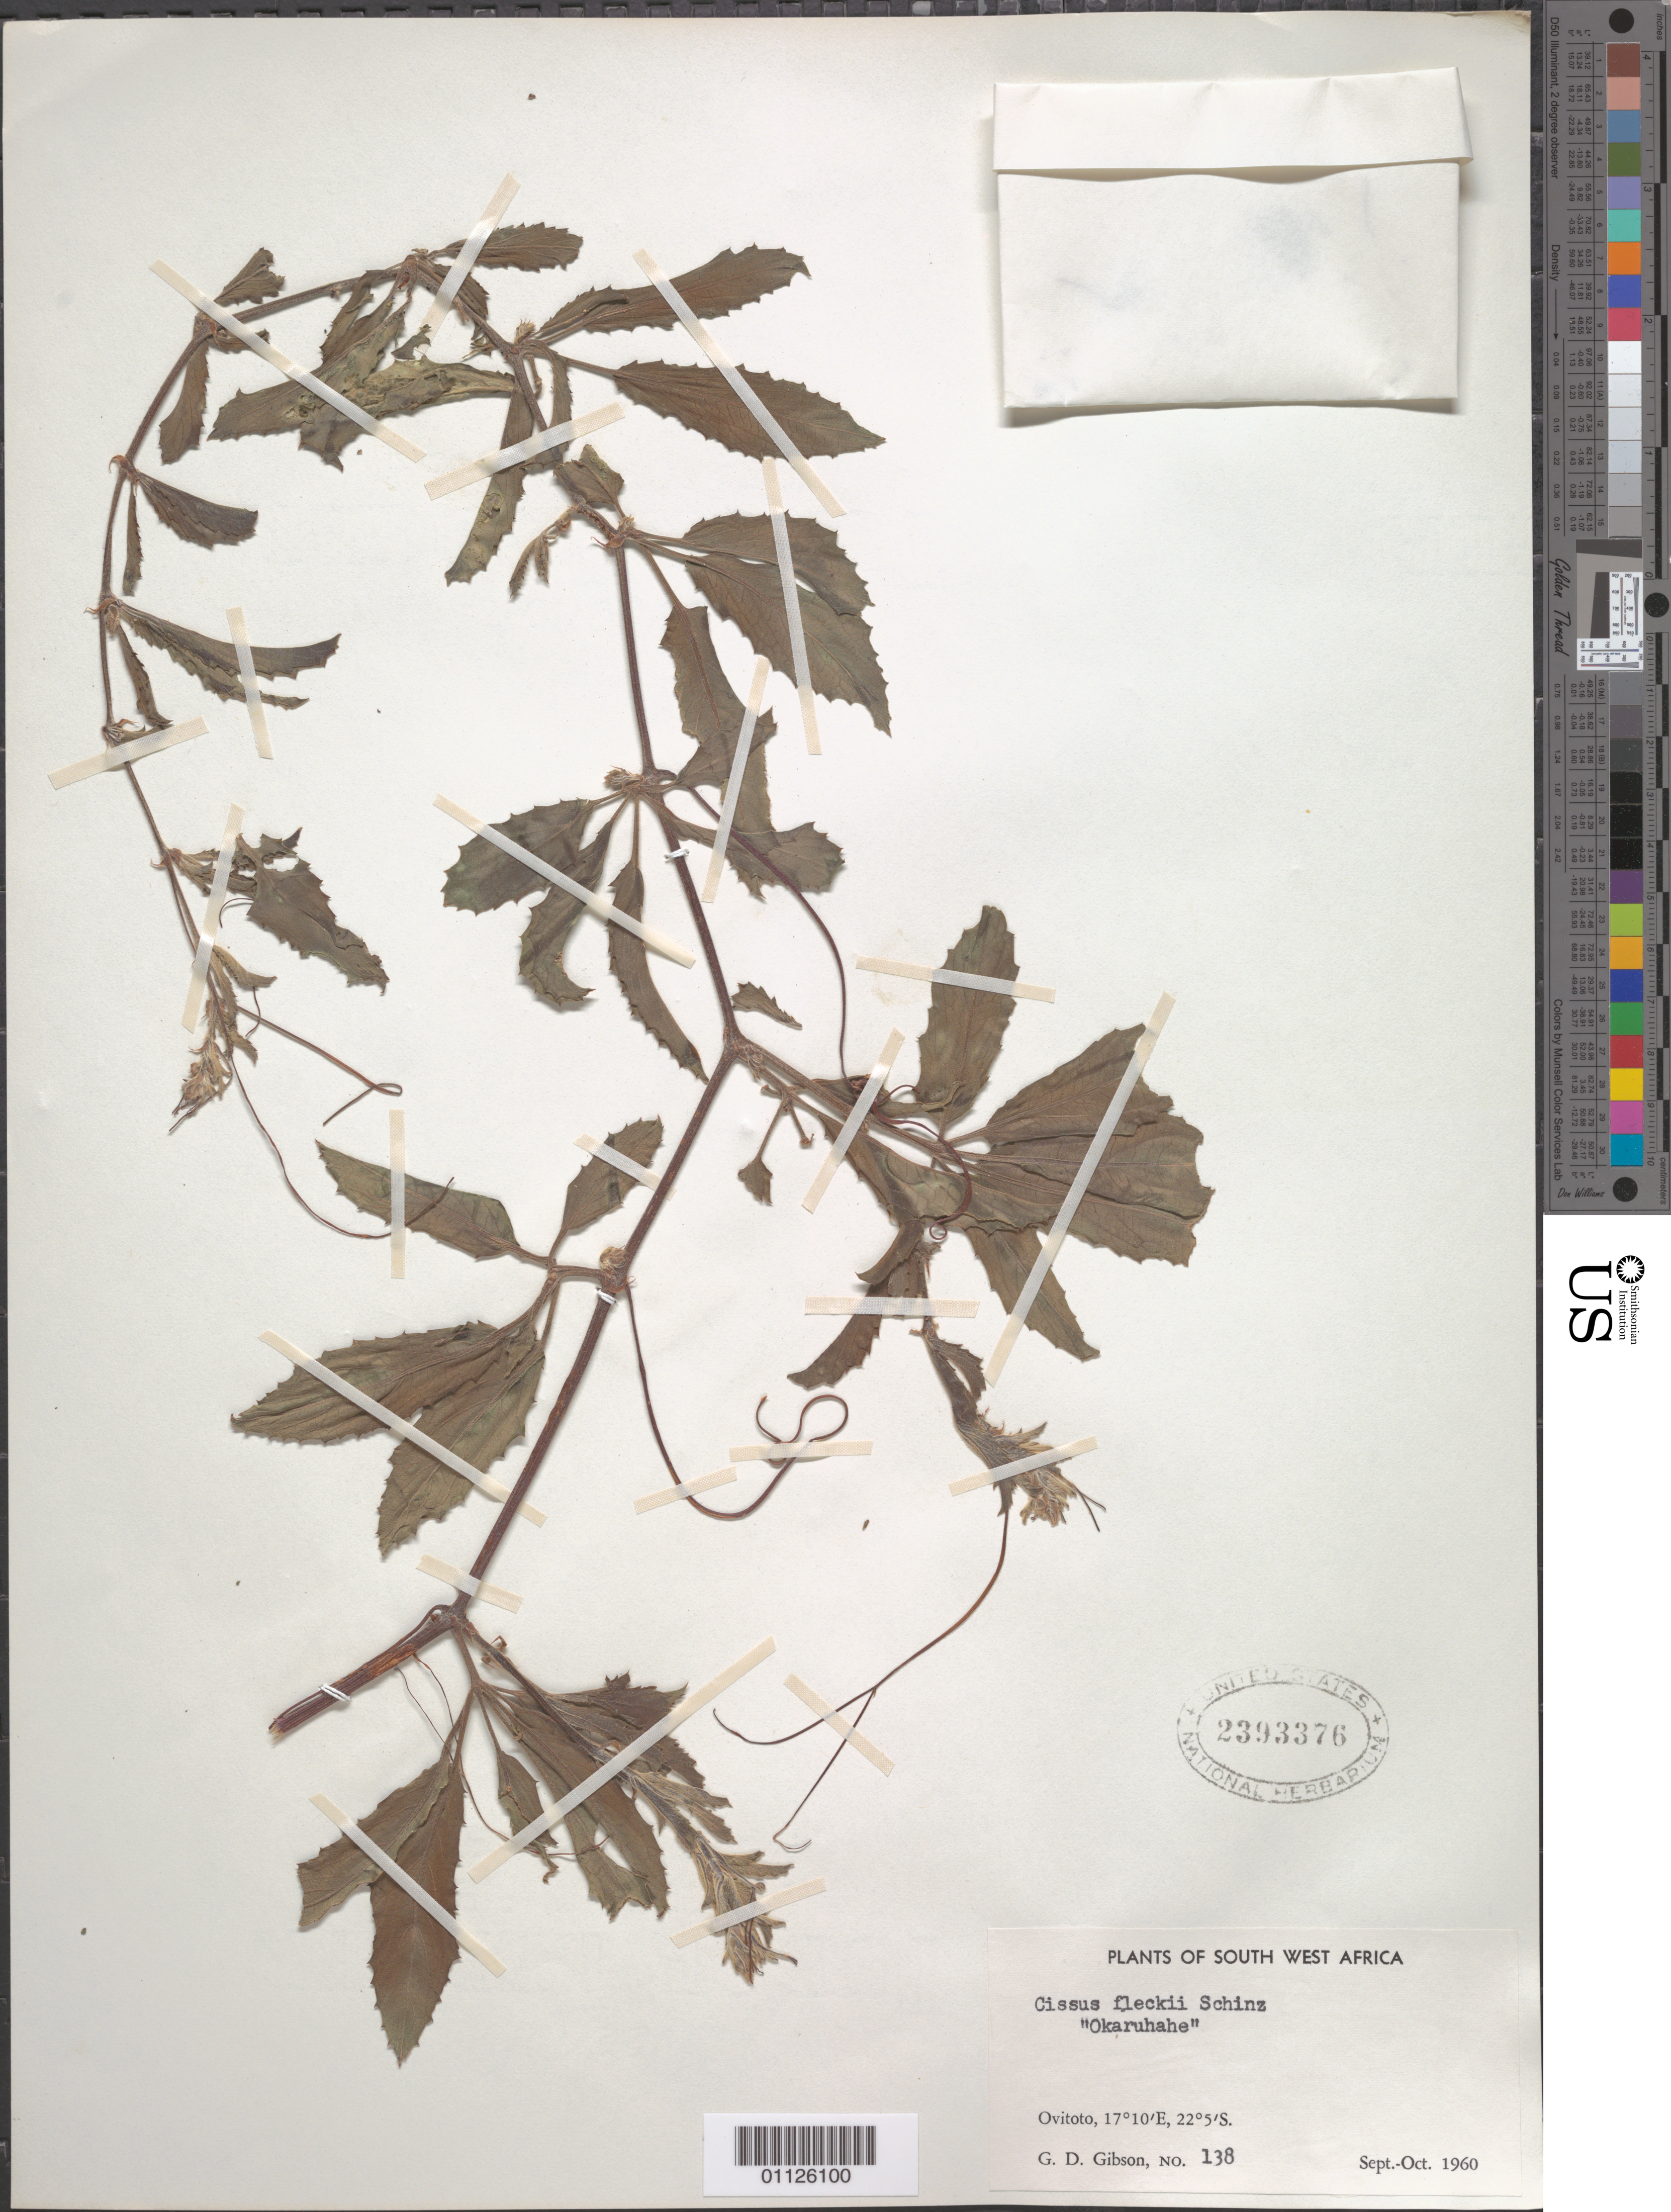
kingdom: Plantae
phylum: Tracheophyta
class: Magnoliopsida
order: Vitales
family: Vitaceae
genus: Cissus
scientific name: Cissus fleckii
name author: Schinz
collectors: G. D. Gibson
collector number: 138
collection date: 1960-09/1960-10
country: Namibia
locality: Ovitoto.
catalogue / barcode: US 2393376